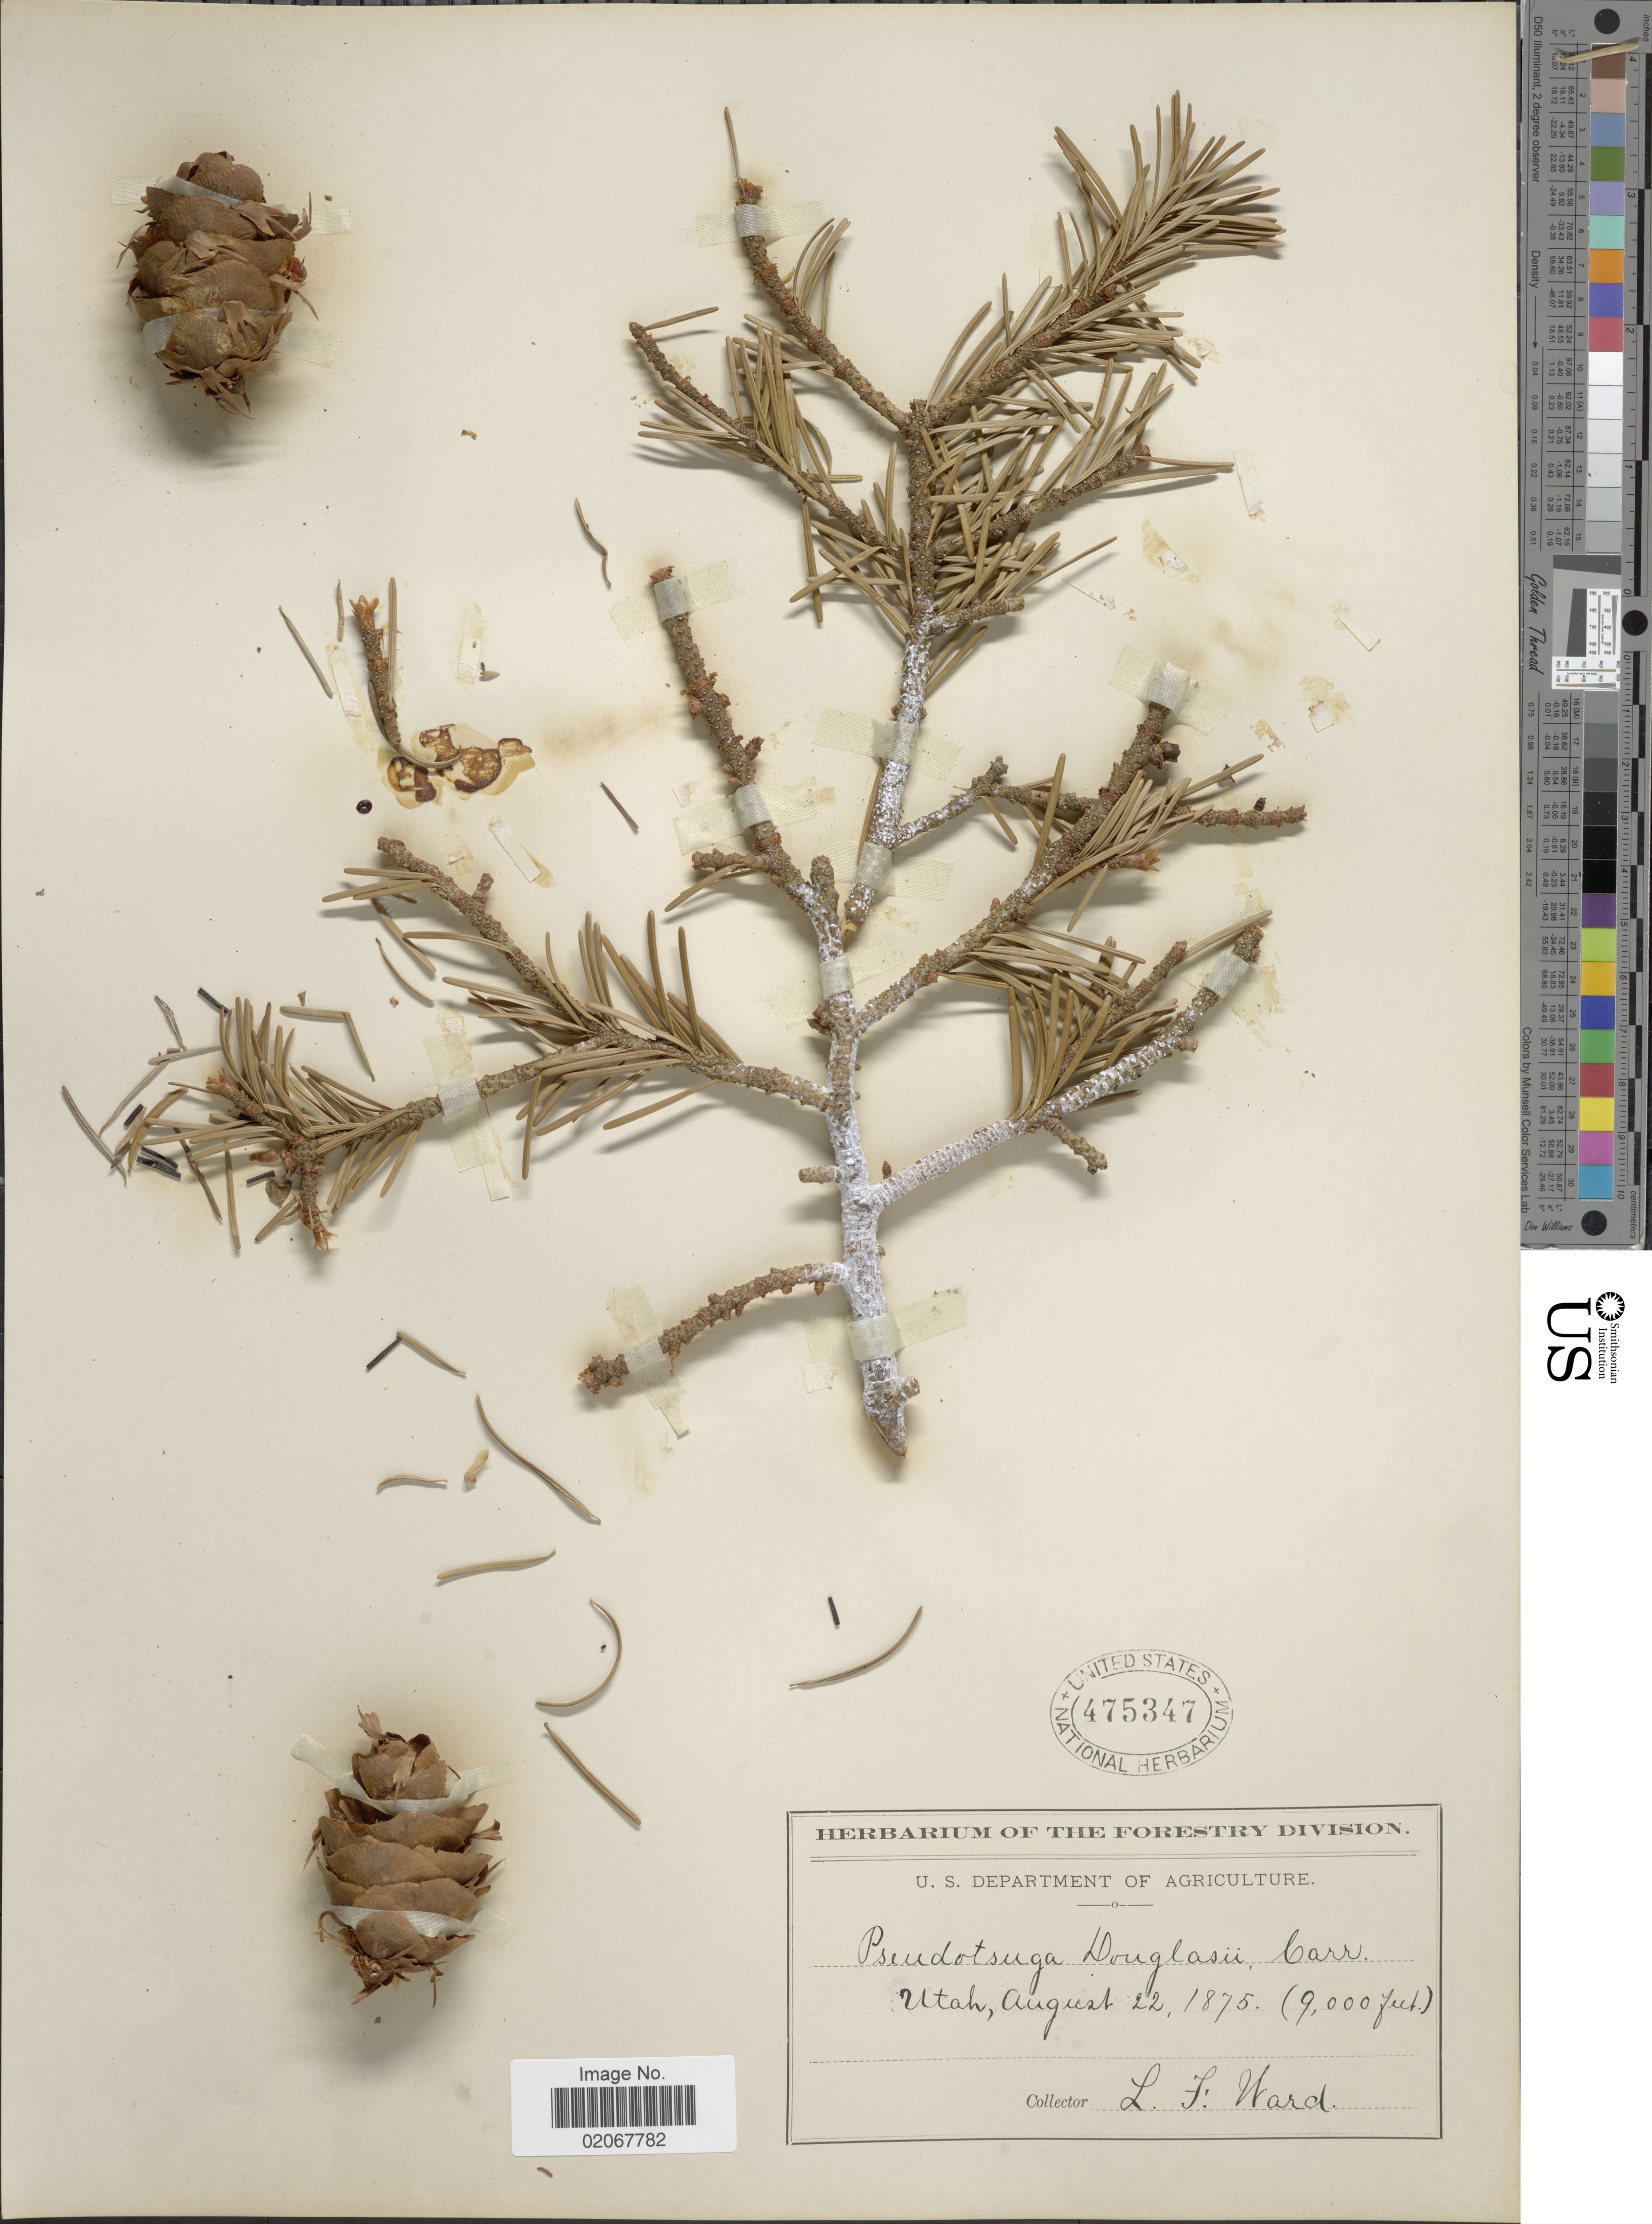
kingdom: Plantae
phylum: Tracheophyta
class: Pinopsida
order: Pinales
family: Pinaceae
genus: Pseudotsuga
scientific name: Pseudotsuga menziesii var. glauca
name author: (Beissn.) Franco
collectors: L. Ward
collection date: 1875-08-22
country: United States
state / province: Utah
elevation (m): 2743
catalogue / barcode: US 475347